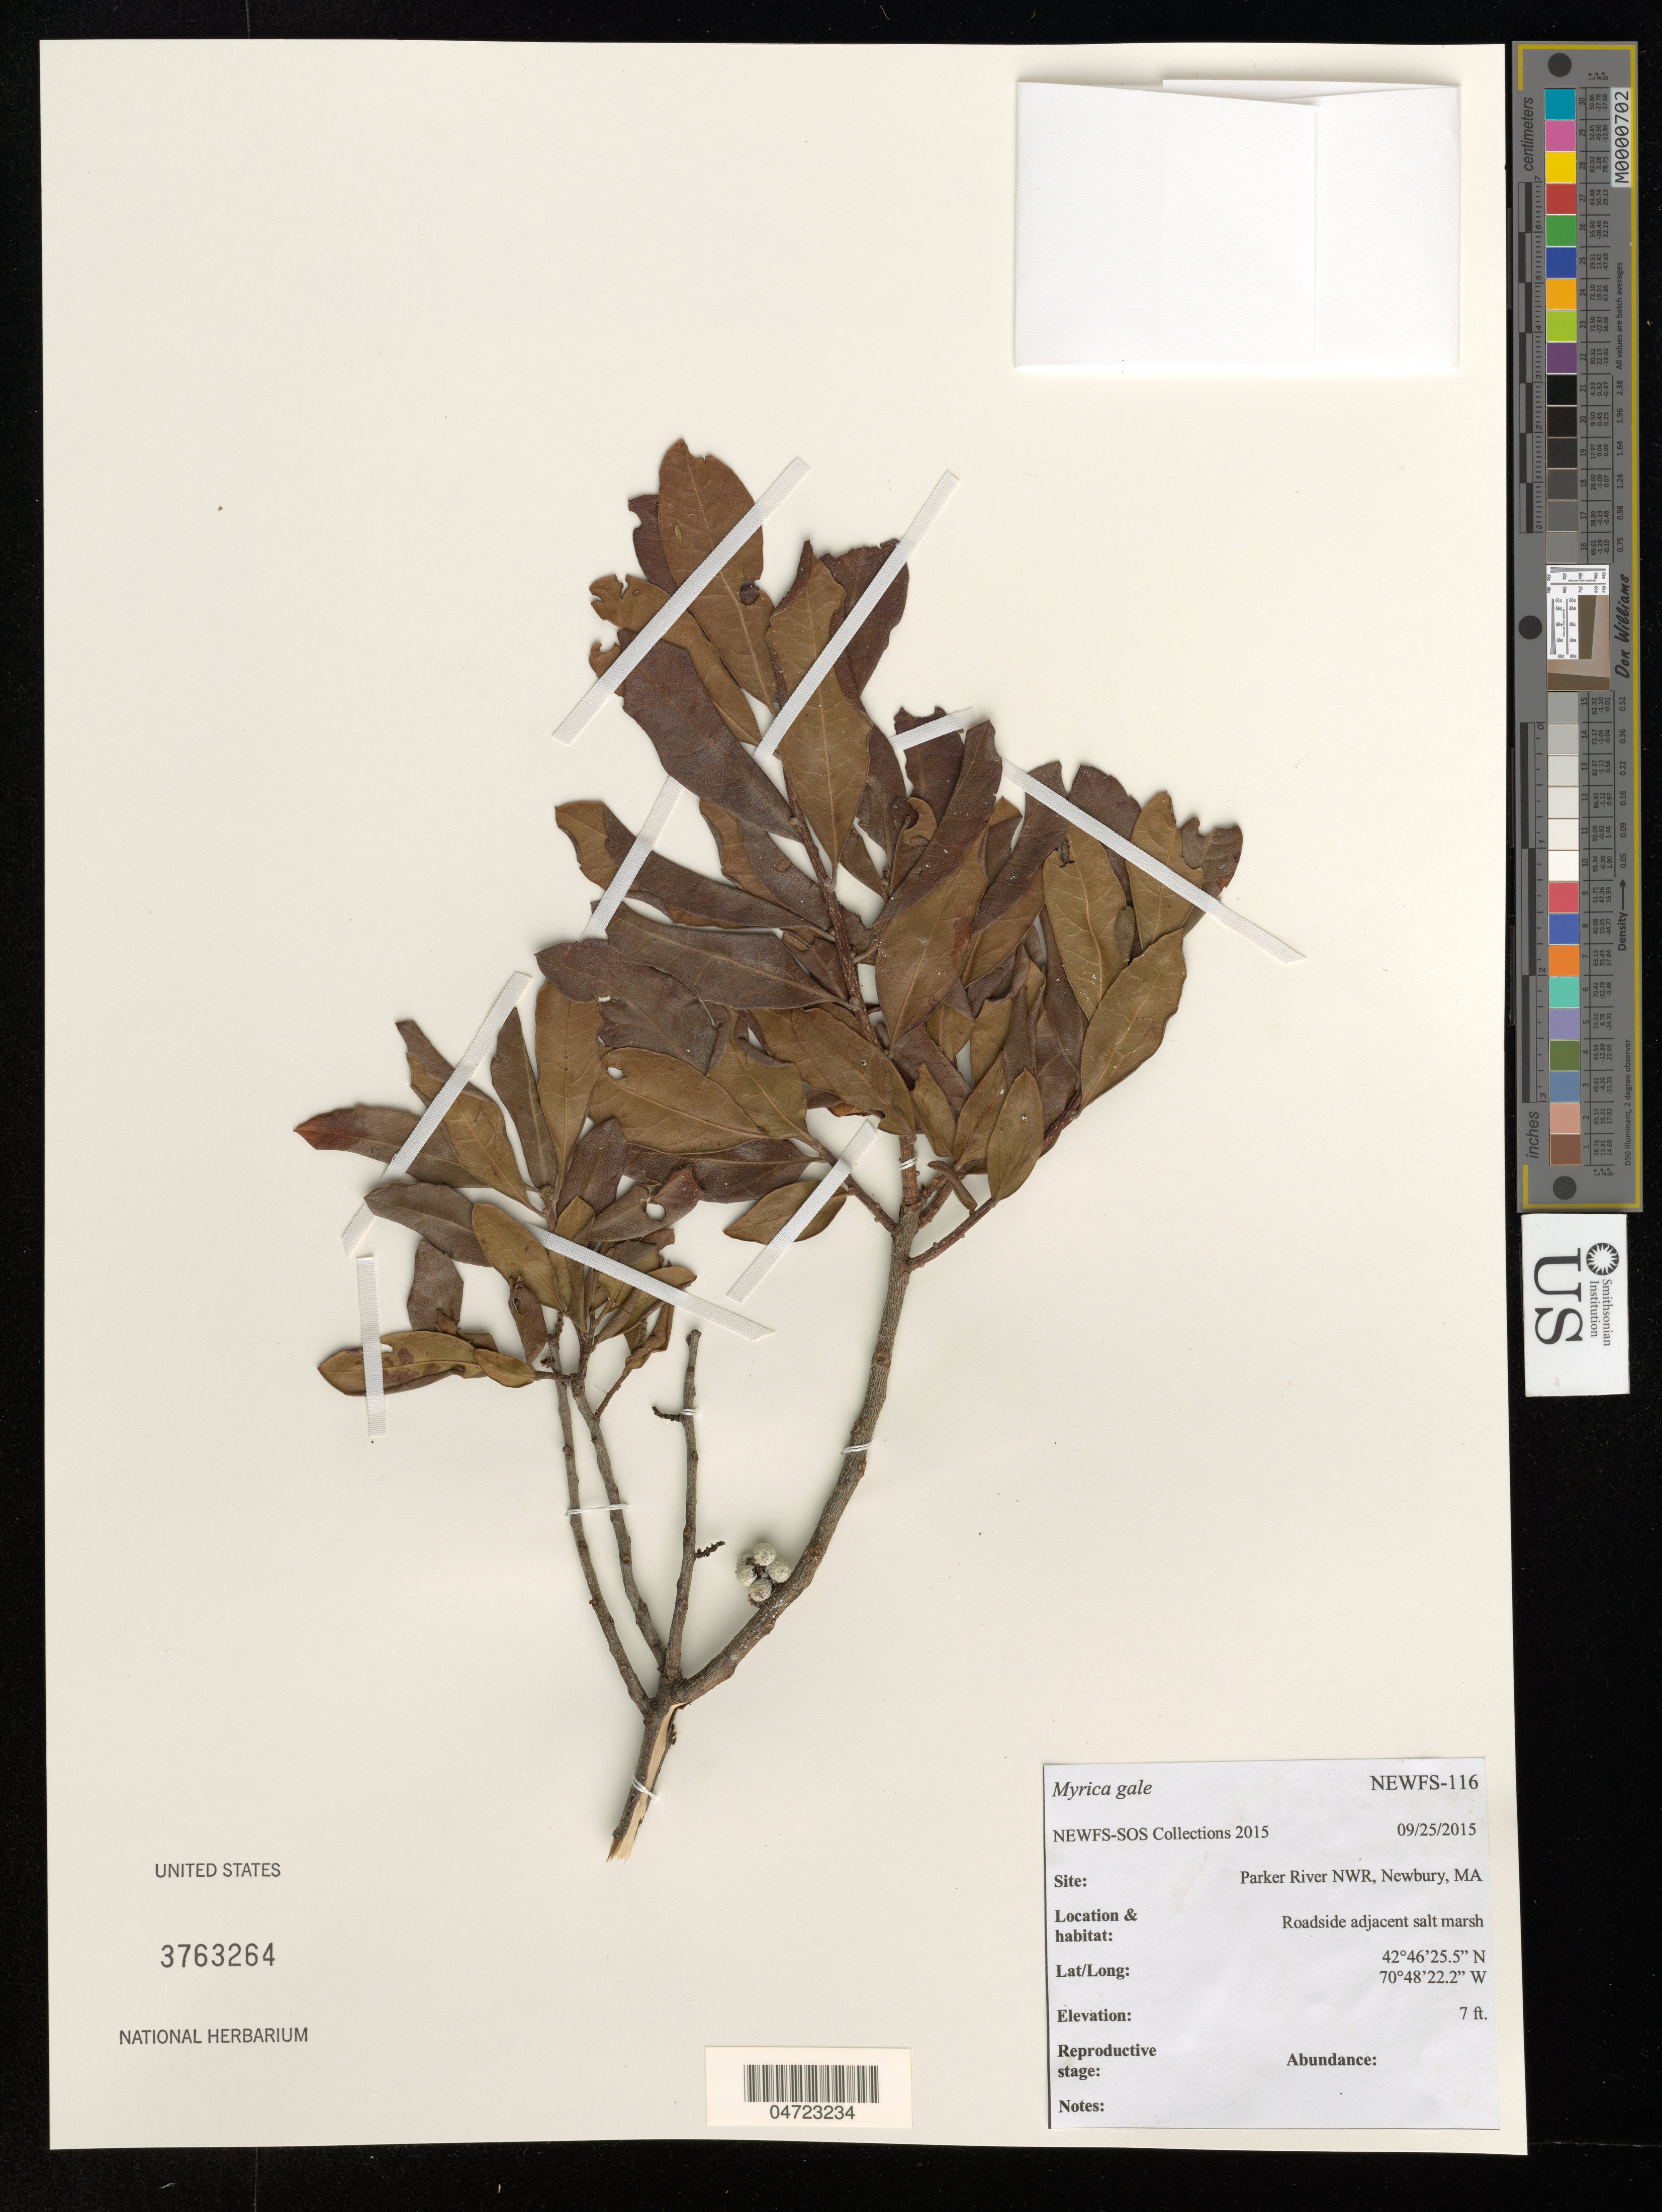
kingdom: Plantae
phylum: Tracheophyta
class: Magnoliopsida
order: Fagales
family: Myricaceae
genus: Myrica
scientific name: Myrica gale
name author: L.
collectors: NEWFS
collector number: NEWFS-116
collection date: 2015-09-25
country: United States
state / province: Massachusetts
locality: Parker River NWR, Newbury.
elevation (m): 2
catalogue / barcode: US 3763264